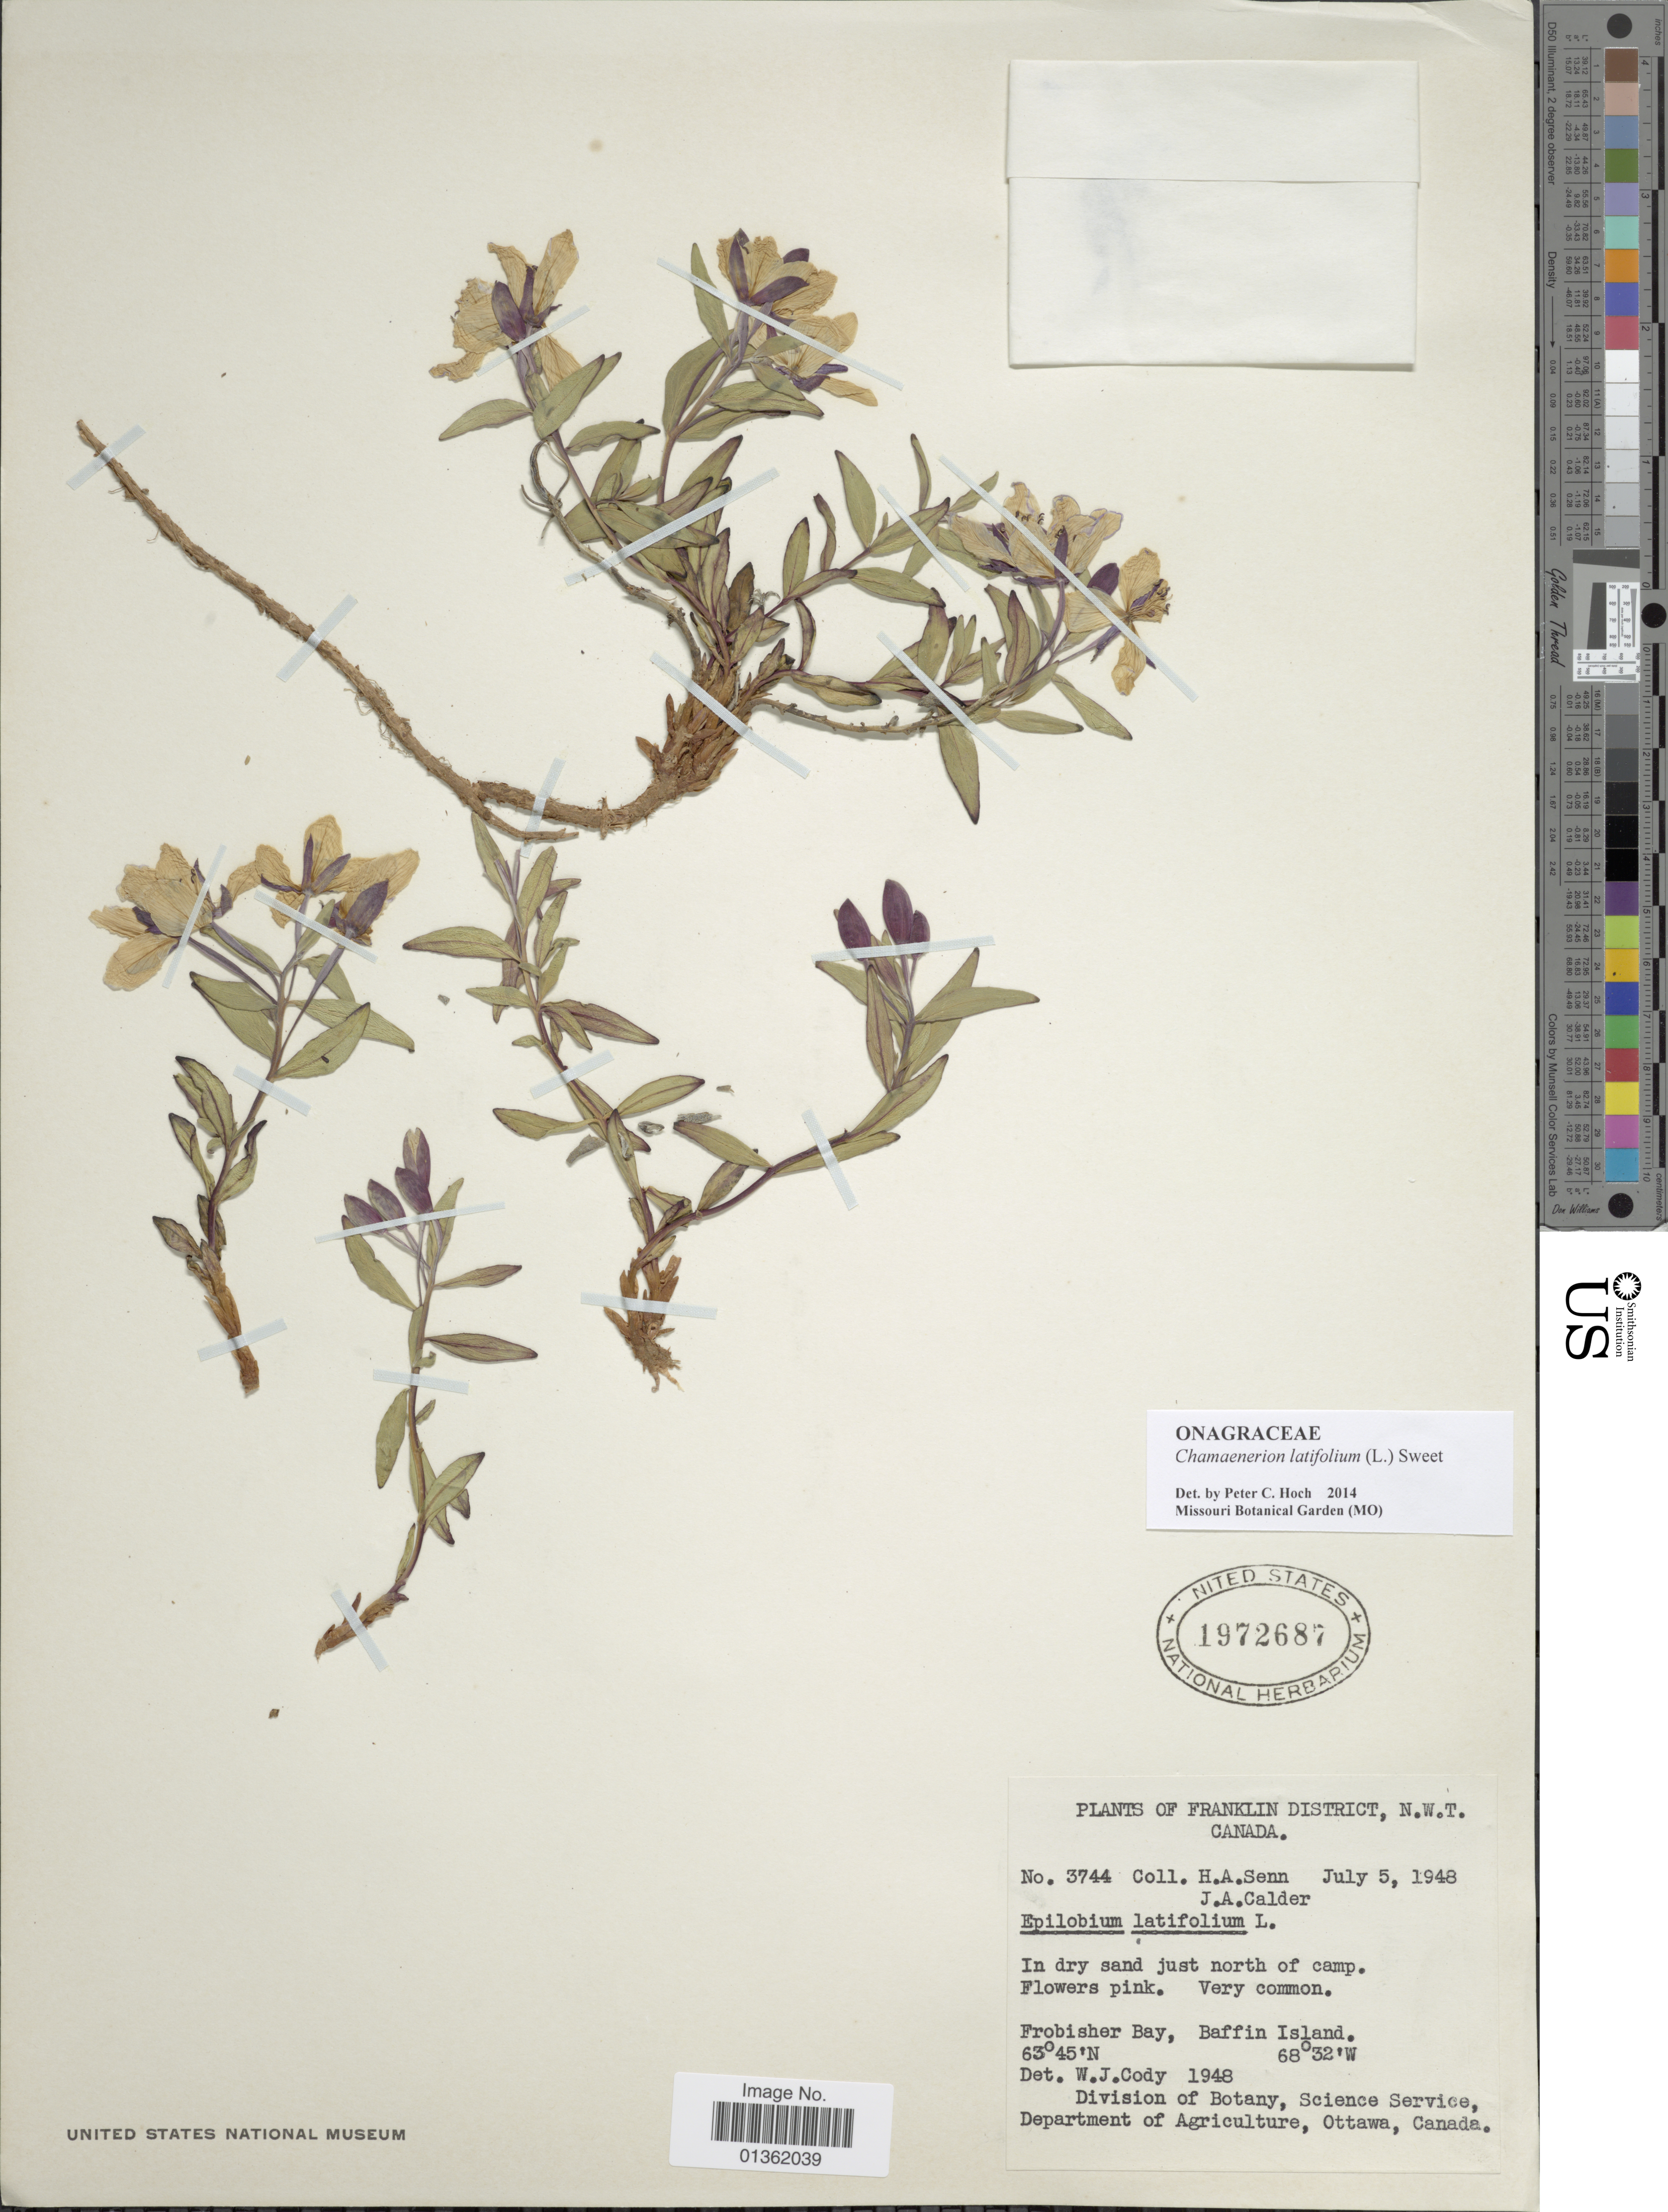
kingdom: Plantae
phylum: Tracheophyta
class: Magnoliopsida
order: Myrtales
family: Onagraceae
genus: Chamaenerion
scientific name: Chamaenerion latifolium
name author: (L.) Th. Fr. & Lange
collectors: H. Senn & J. A. Calder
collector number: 3744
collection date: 1948-07-05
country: Canada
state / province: Northwest Territories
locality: Franklin District, N.W.T. Frobisher Bay, Baffin Island.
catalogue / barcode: US 1972687